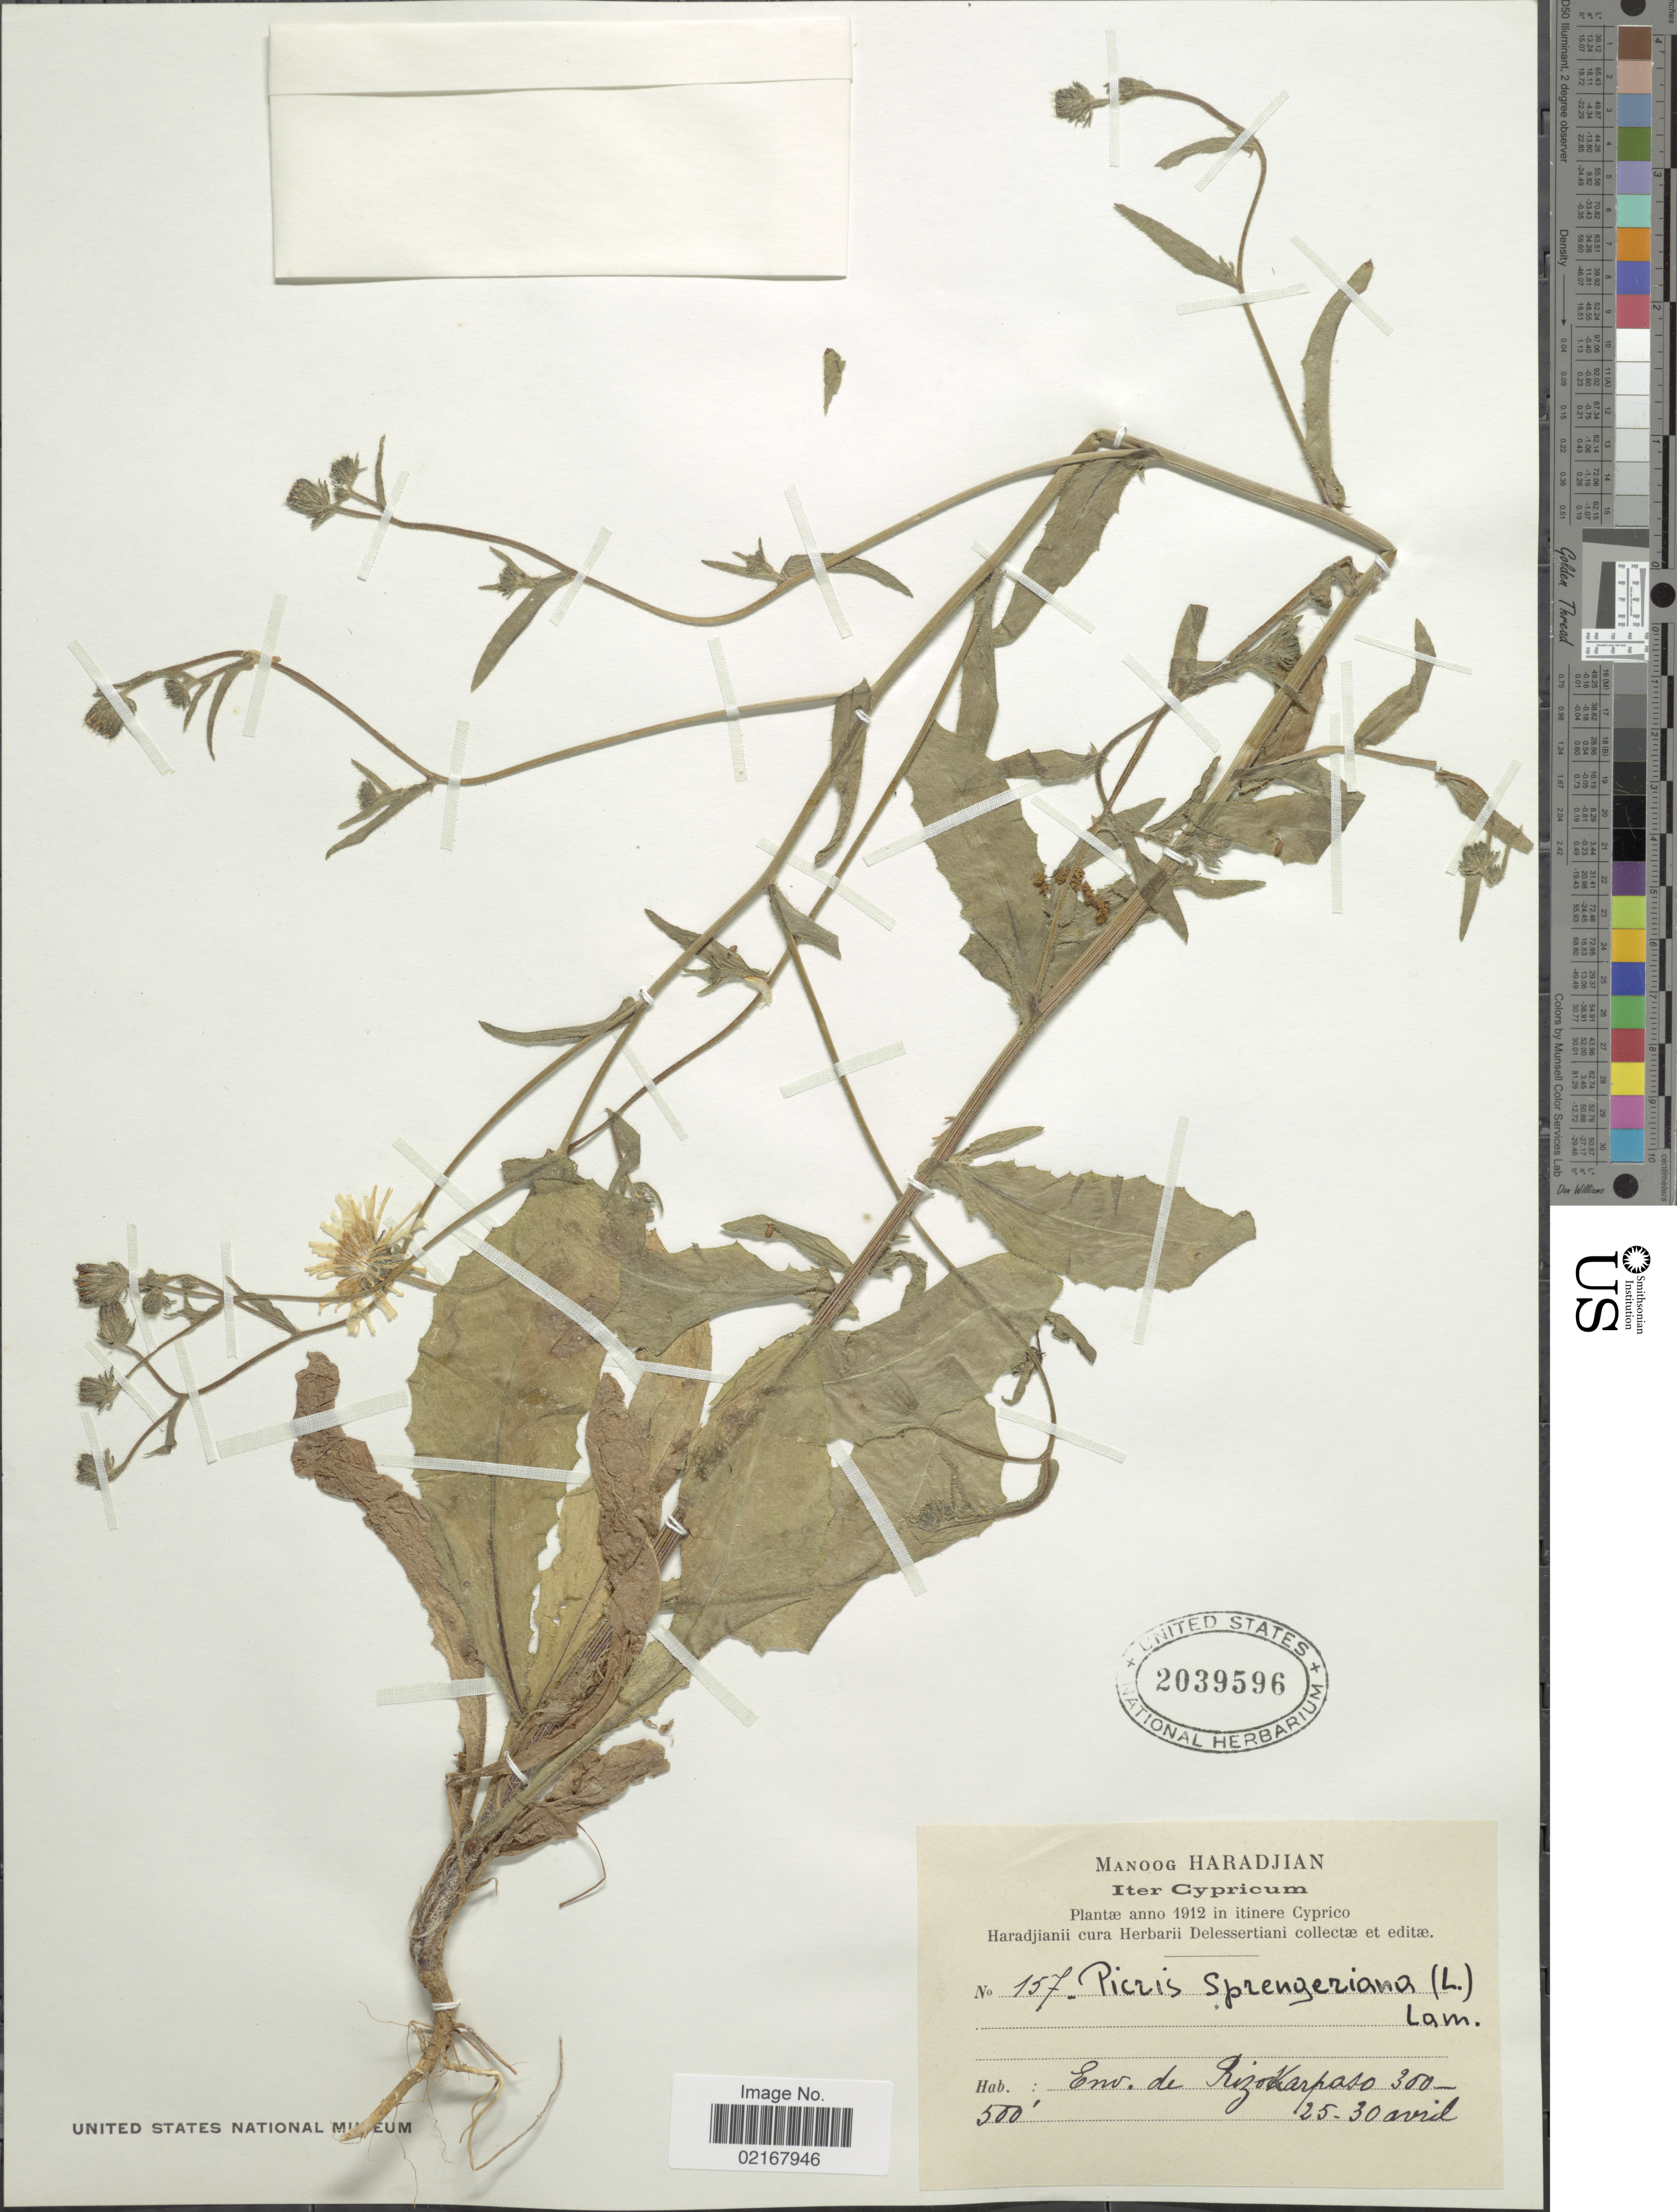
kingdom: Plantae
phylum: Tracheophyta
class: Magnoliopsida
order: Asterales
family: Asteraceae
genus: Crepis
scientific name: Crepis sprengeriana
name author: (L.) All.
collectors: M. Haradjian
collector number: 157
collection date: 1912-04-25/1912-04-30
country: Cyprus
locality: Env. de Rizokarpaso [interpreted]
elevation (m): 91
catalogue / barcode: US 2039596